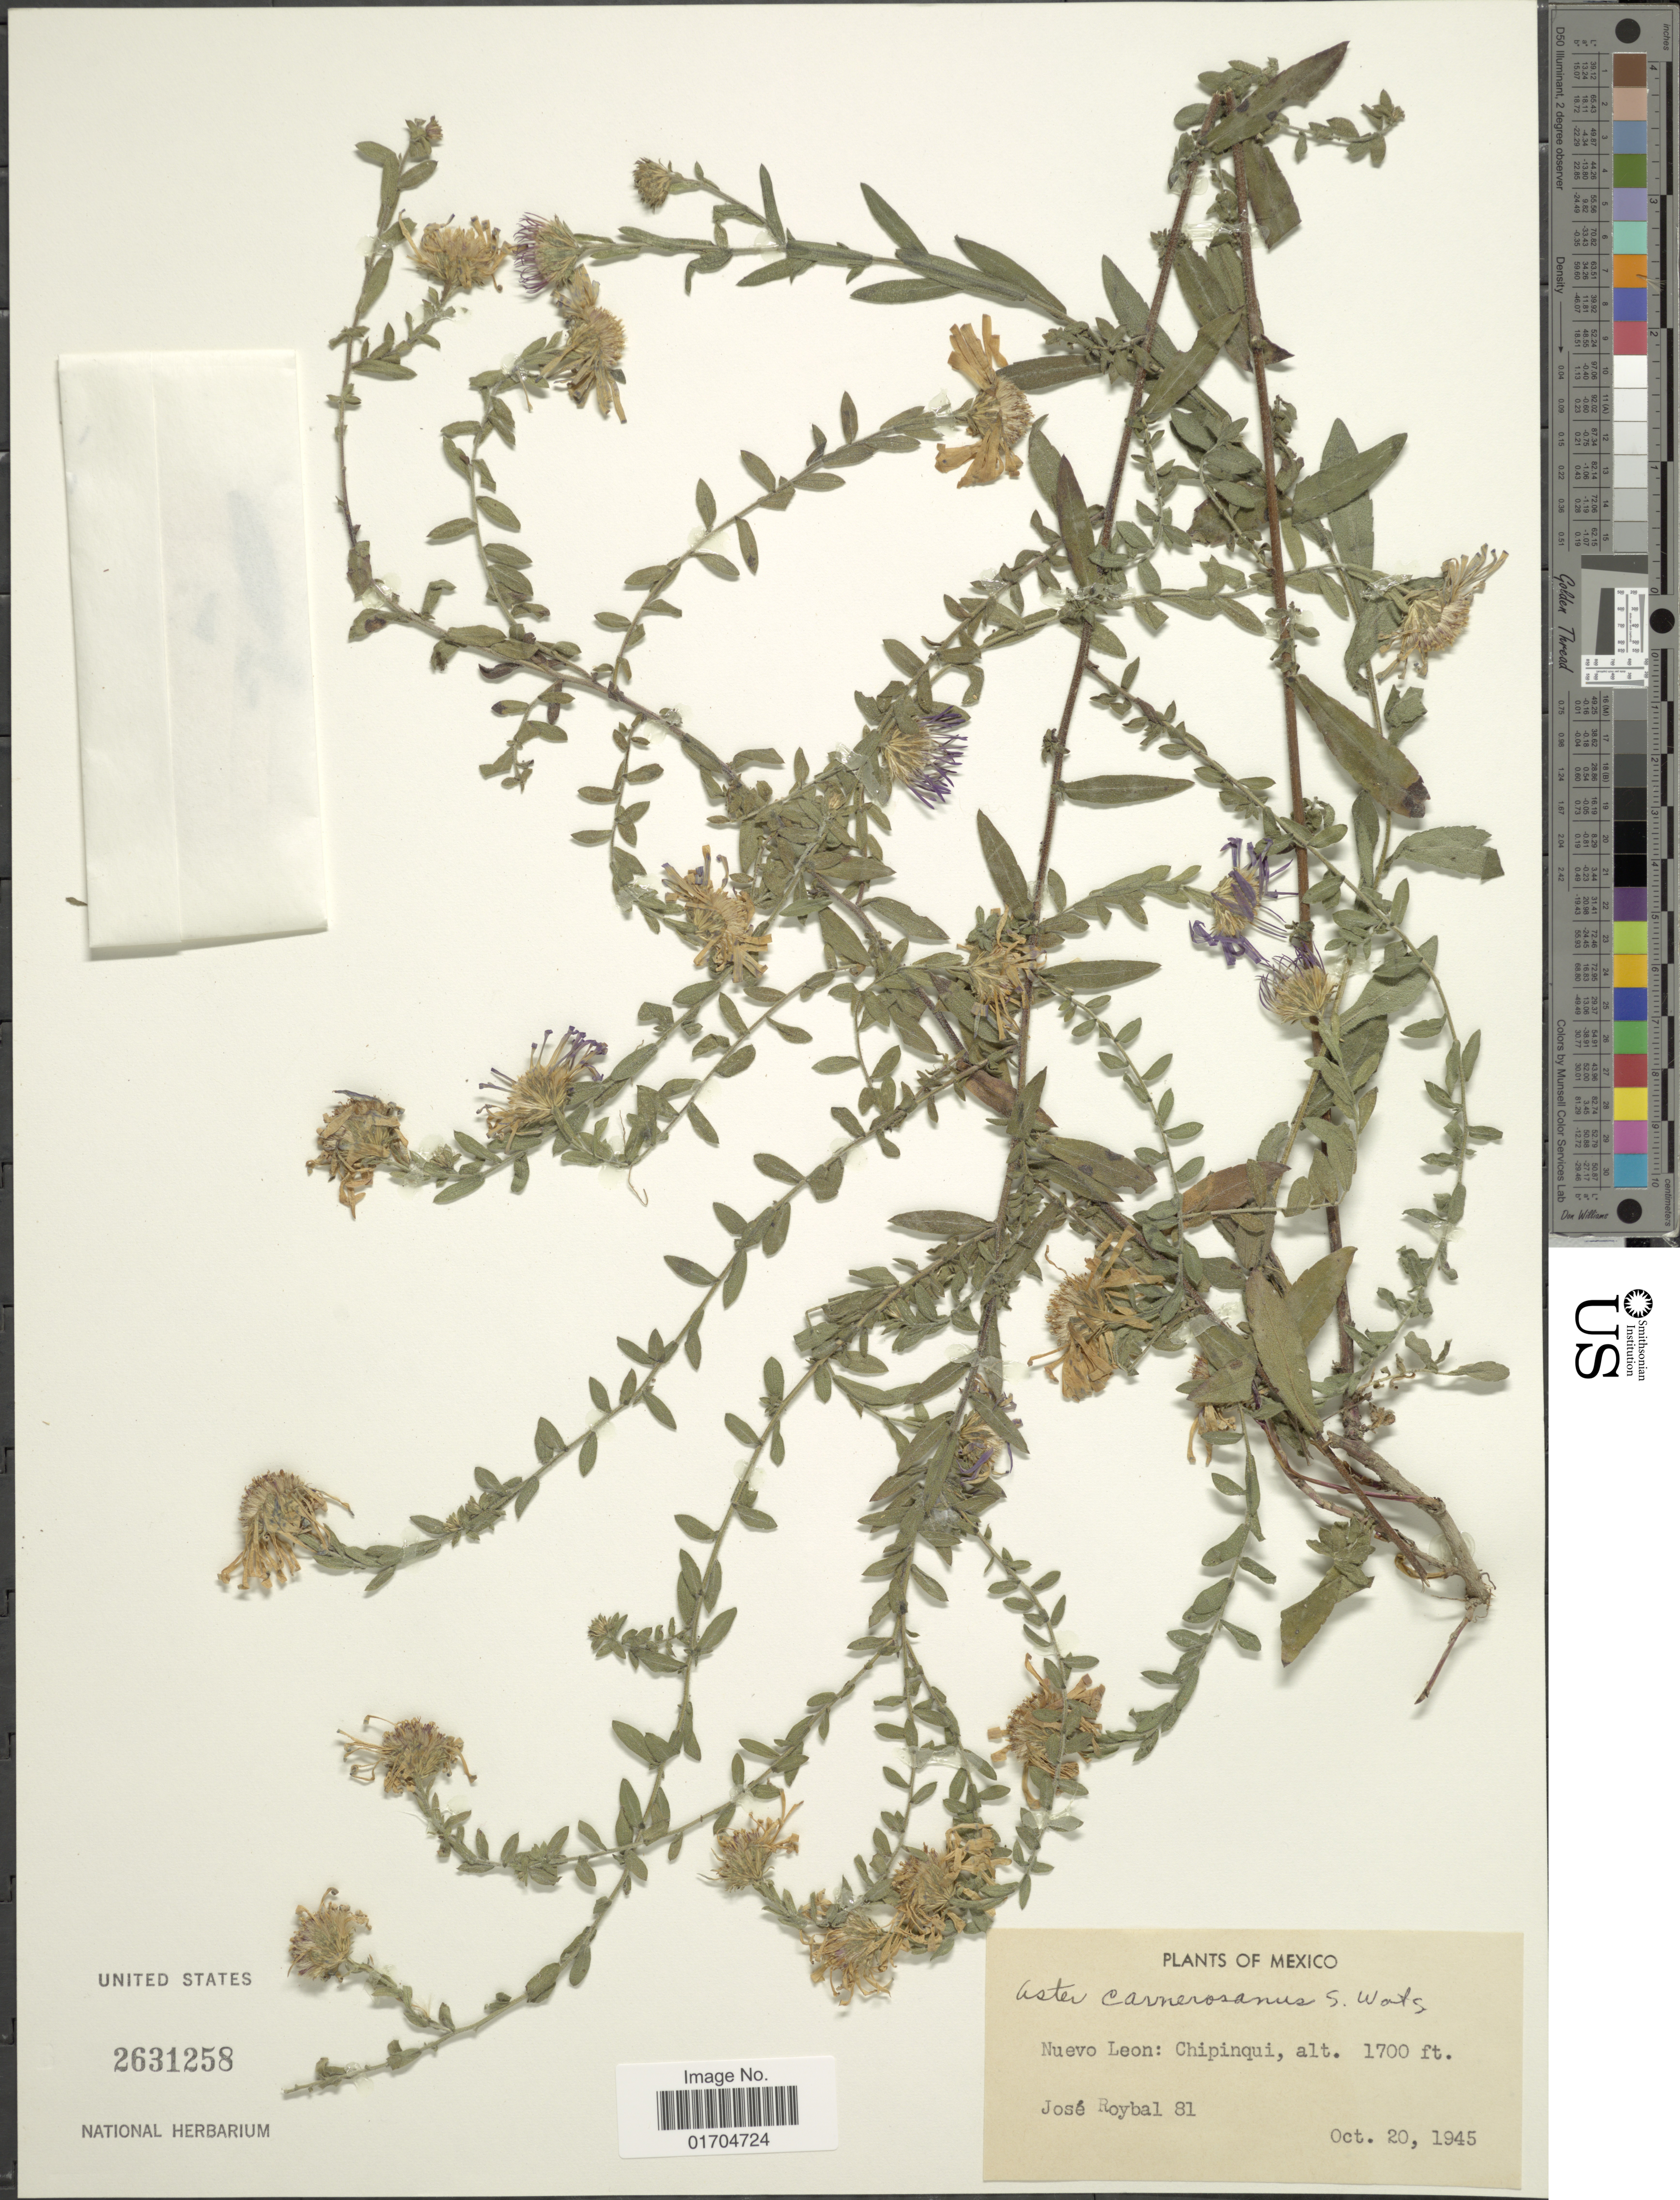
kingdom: Plantae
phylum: Tracheophyta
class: Magnoliopsida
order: Asterales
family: Asteraceae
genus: Symphyotrichum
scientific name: Symphyotrichum carnerosanum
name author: (S. Watson) G.L. Nesom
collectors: J. J. Roybal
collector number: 81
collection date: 1945-10-20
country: Mexico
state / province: Nuevo León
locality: Chipinqui.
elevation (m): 518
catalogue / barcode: US 2631258